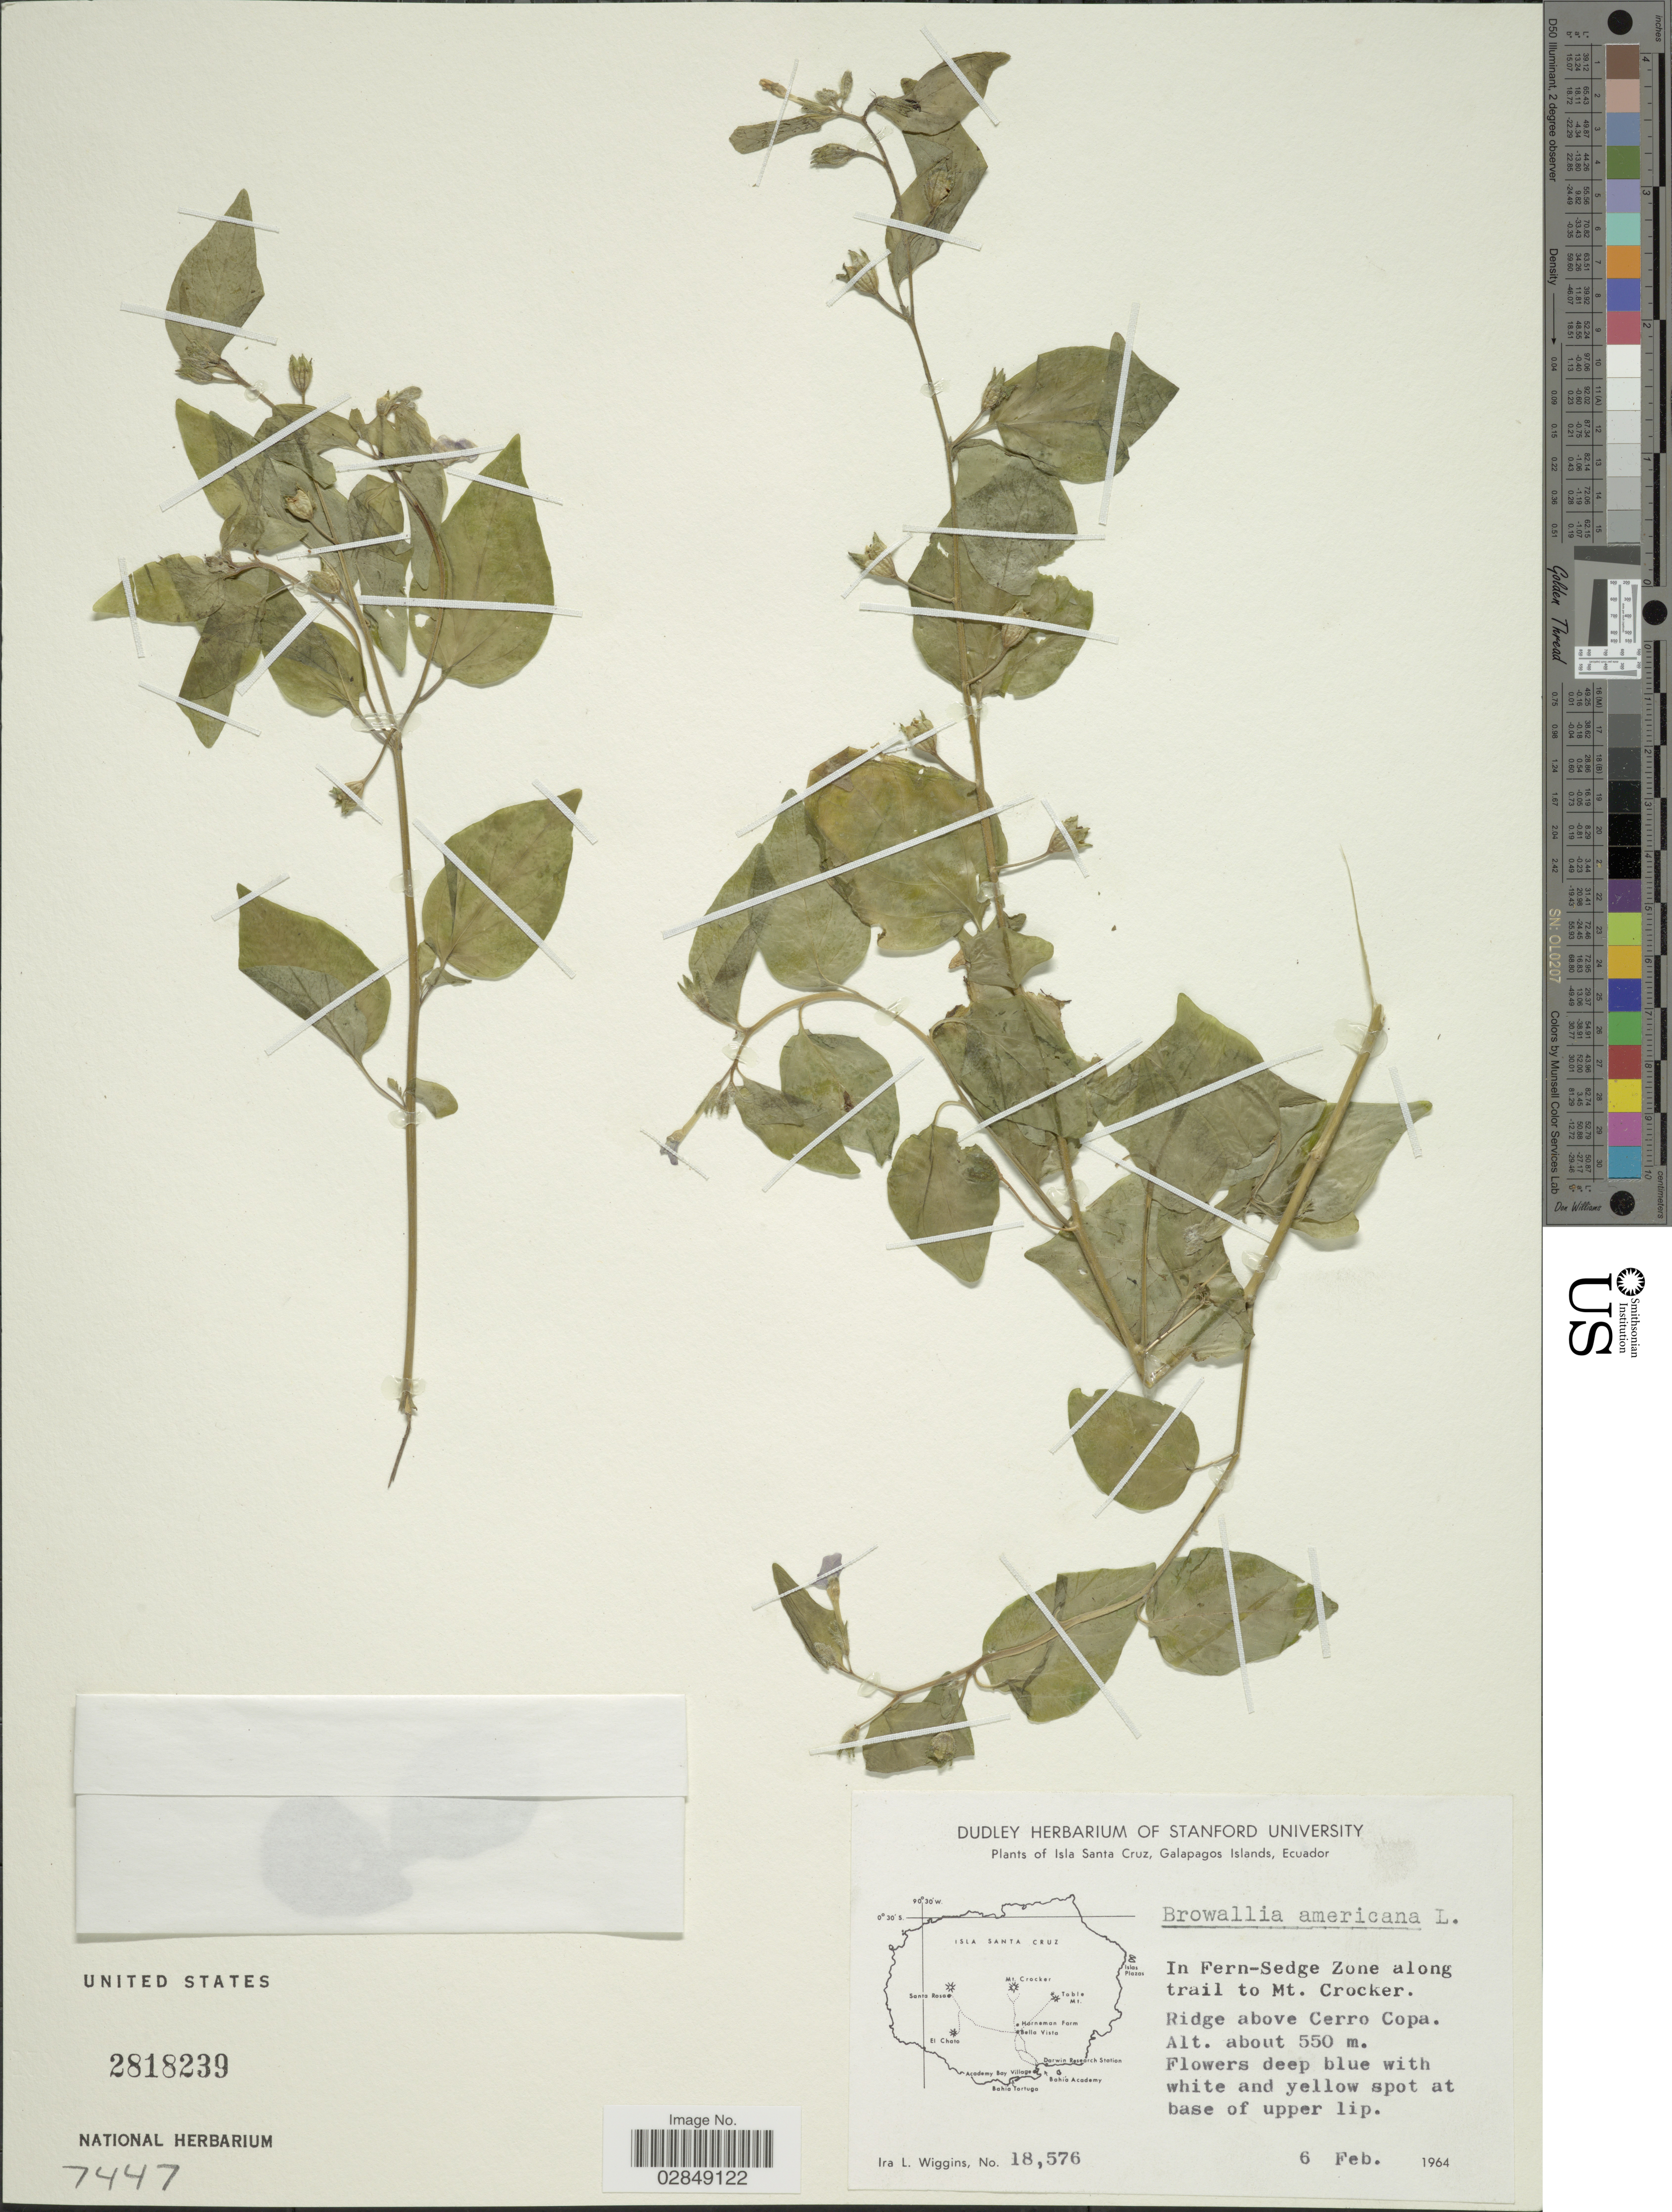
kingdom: Plantae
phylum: Tracheophyta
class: Magnoliopsida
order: Solanales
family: Solanaceae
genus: Browallia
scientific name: Browallia americana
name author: L.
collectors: I. L. Wiggins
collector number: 18576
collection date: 1964-02-06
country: Ecuador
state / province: Colón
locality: Isla Santa Cruz, Galapagos Islands. In Fern-Sedge Zone along trail to mt. Crocker. Ridge above Cerro Copa.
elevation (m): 550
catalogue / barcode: US 2818239